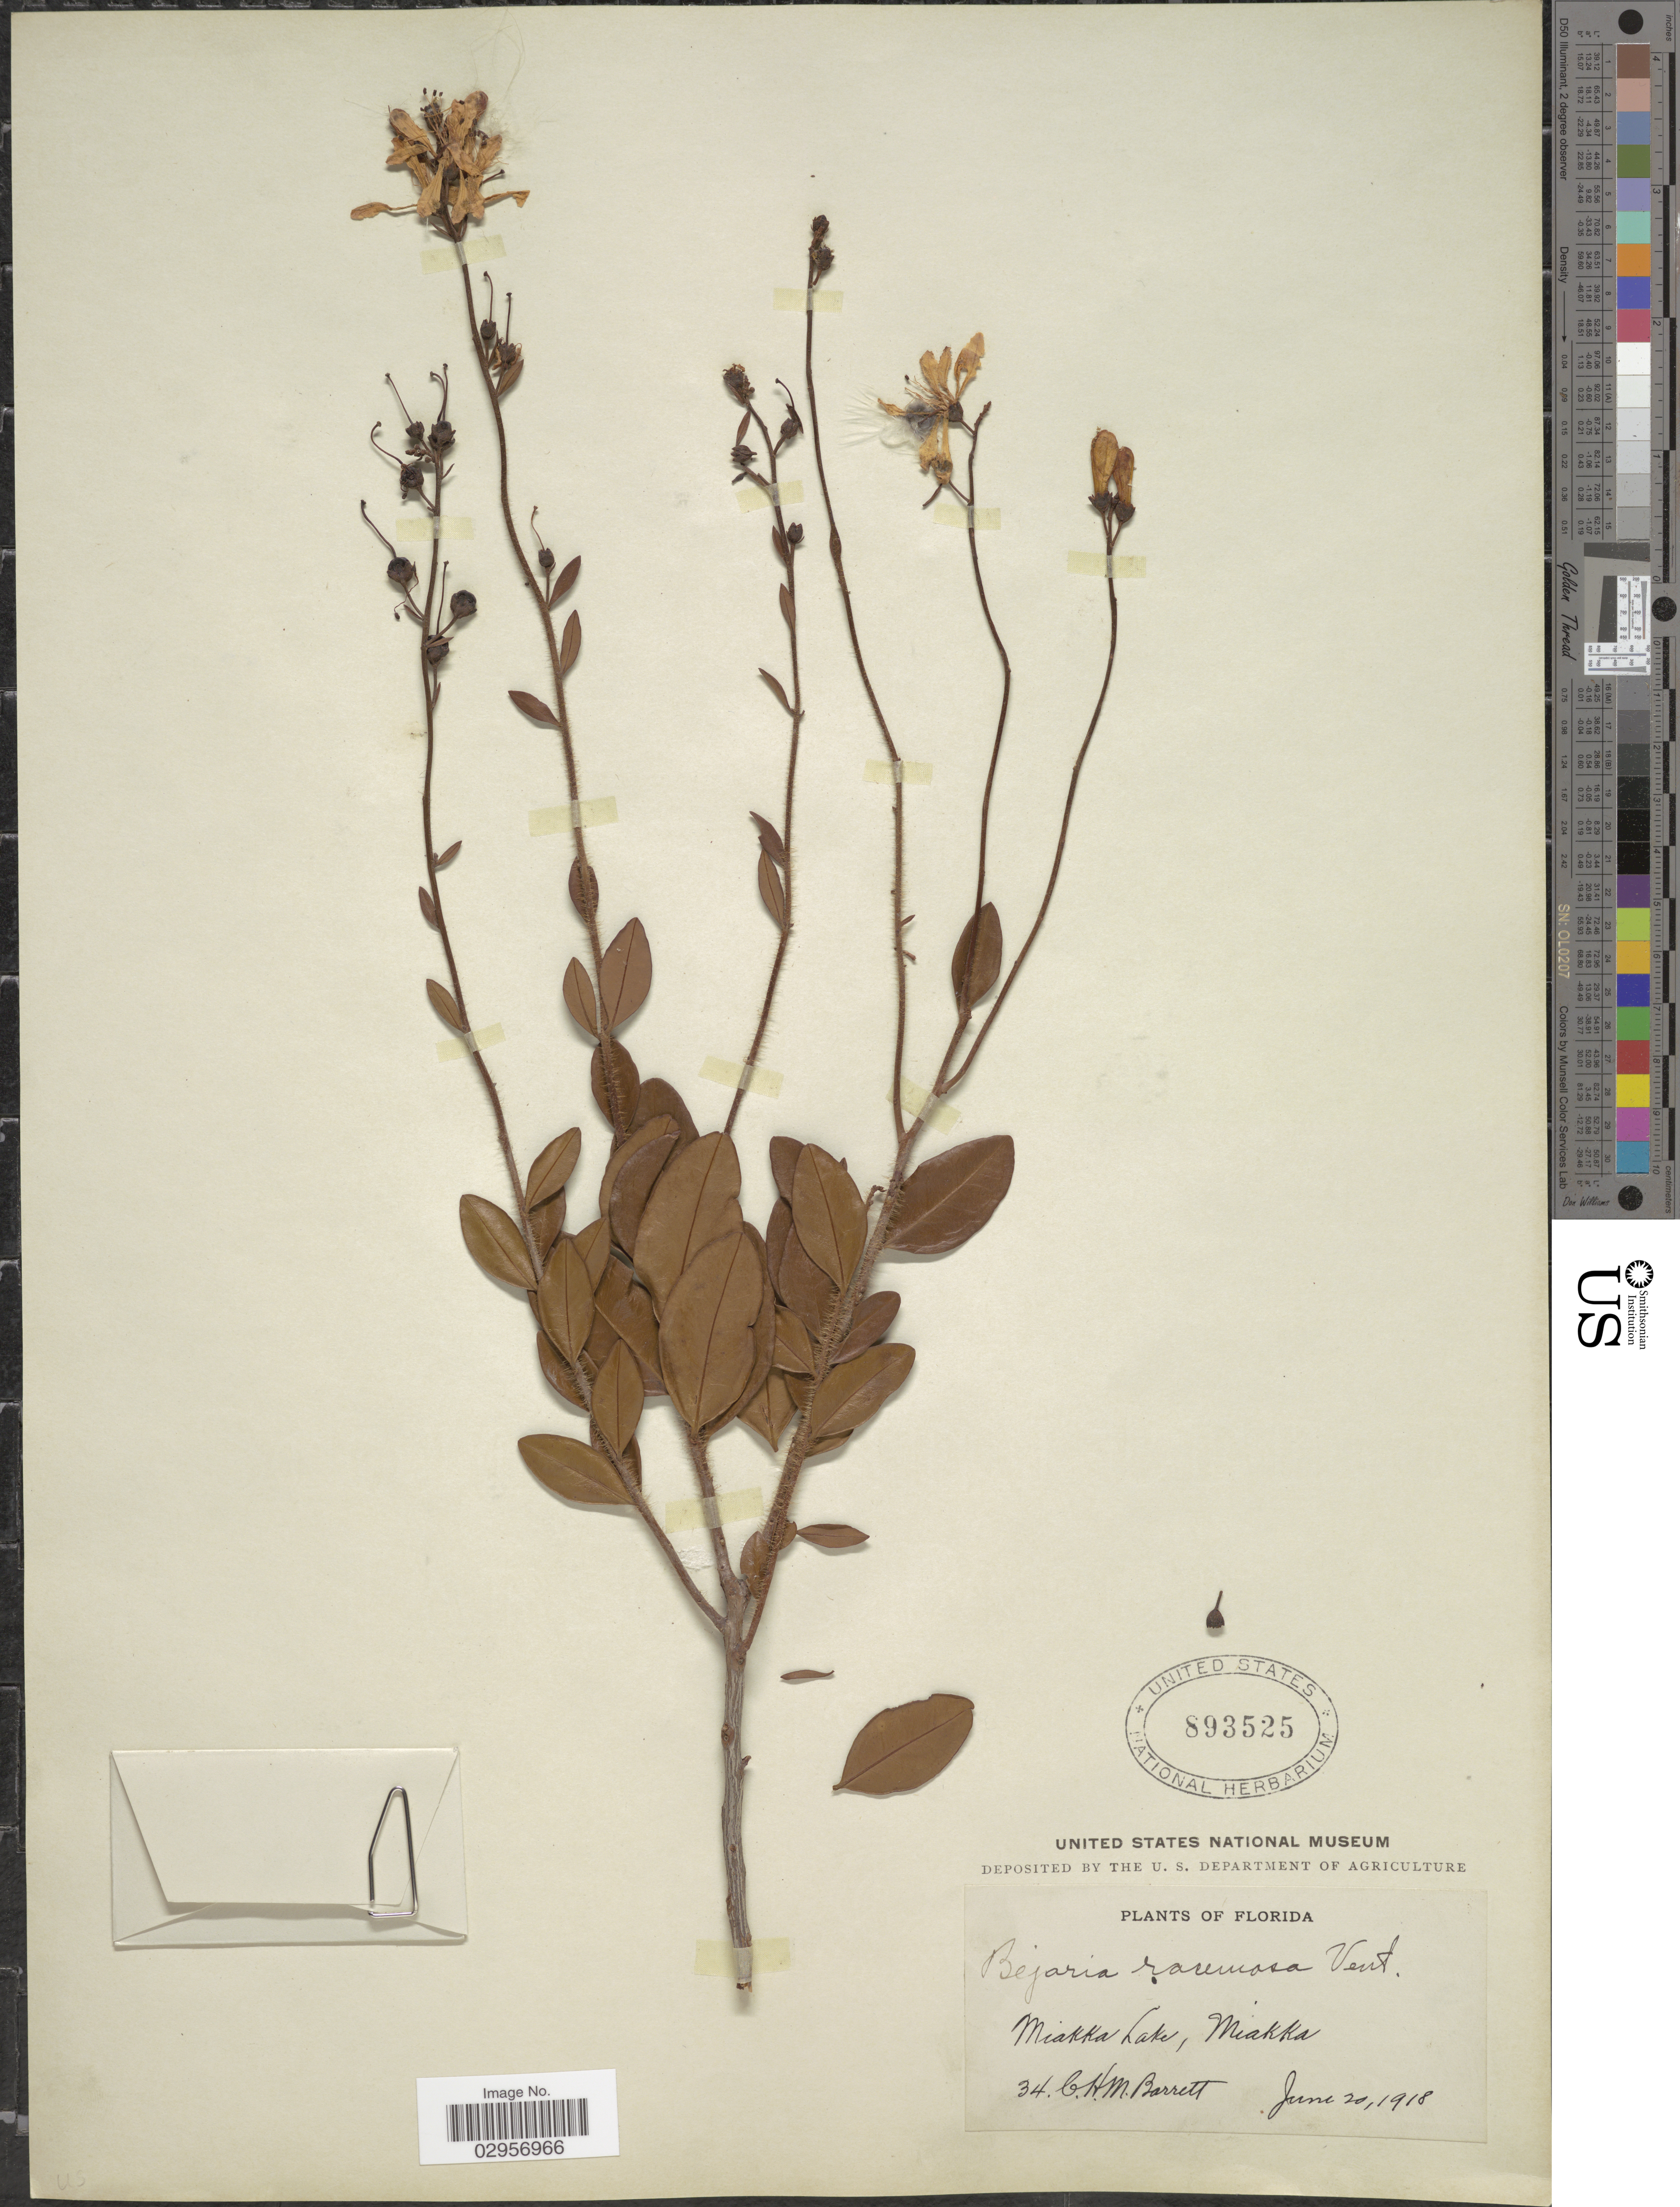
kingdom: Plantae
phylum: Tracheophyta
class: Magnoliopsida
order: Ericales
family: Ericaceae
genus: Bejaria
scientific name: Bejaria racemosa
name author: Vent.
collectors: C. Barrett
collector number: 34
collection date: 1918-06-20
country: United States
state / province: Florida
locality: Miakka Lake, Miakka.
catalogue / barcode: US 893525